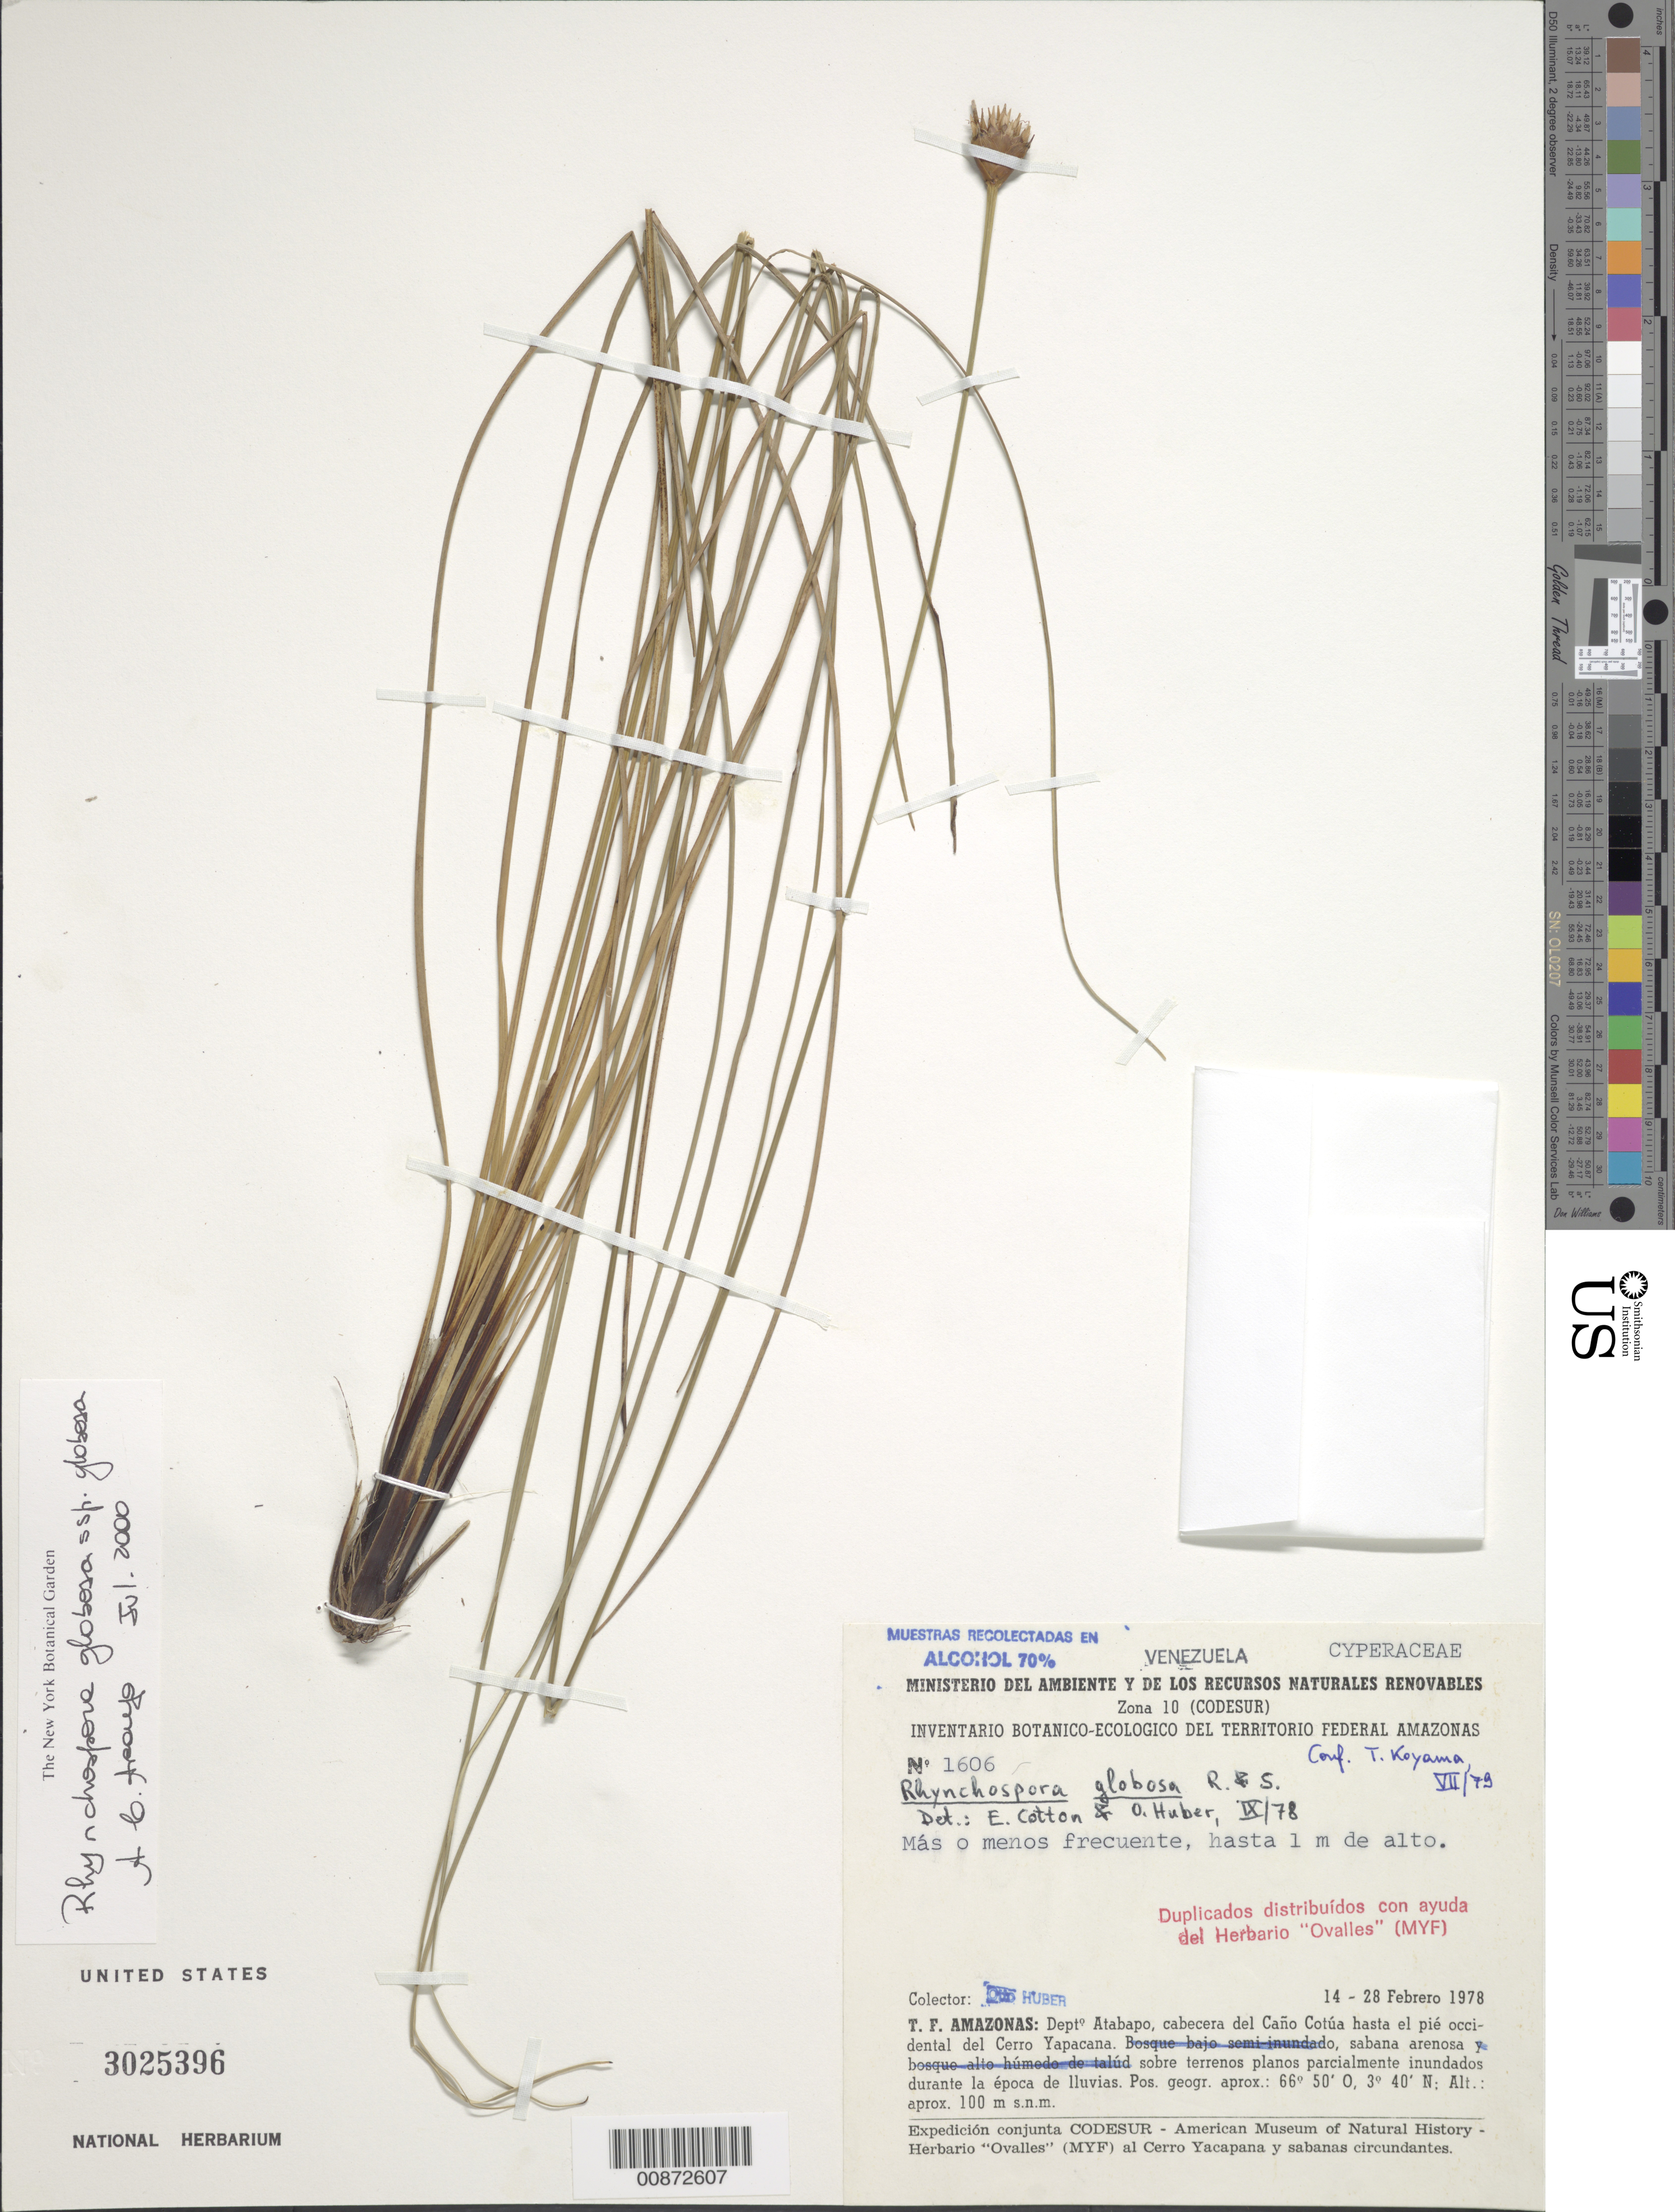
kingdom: Plantae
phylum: Tracheophyta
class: Liliopsida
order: Poales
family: Cyperaceae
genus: Rhynchospora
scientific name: Rhynchospora globosa subsp. globosa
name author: (Kunth) Roem. & Schult.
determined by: Araújo, A. C.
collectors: O. Huber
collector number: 1606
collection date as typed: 14-Feb-78 to 28-Feb-78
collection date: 1978-02-14/1978-02-28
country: Venezuela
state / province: Amazonas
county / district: Atabapo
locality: Caño Cotúa hasta el pié occidental del Cerro Yapacána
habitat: Sabana arenosa sobre terrenos planos parcialmente inundados durante la epoca de lluvias.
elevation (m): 100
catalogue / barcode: US 3025396